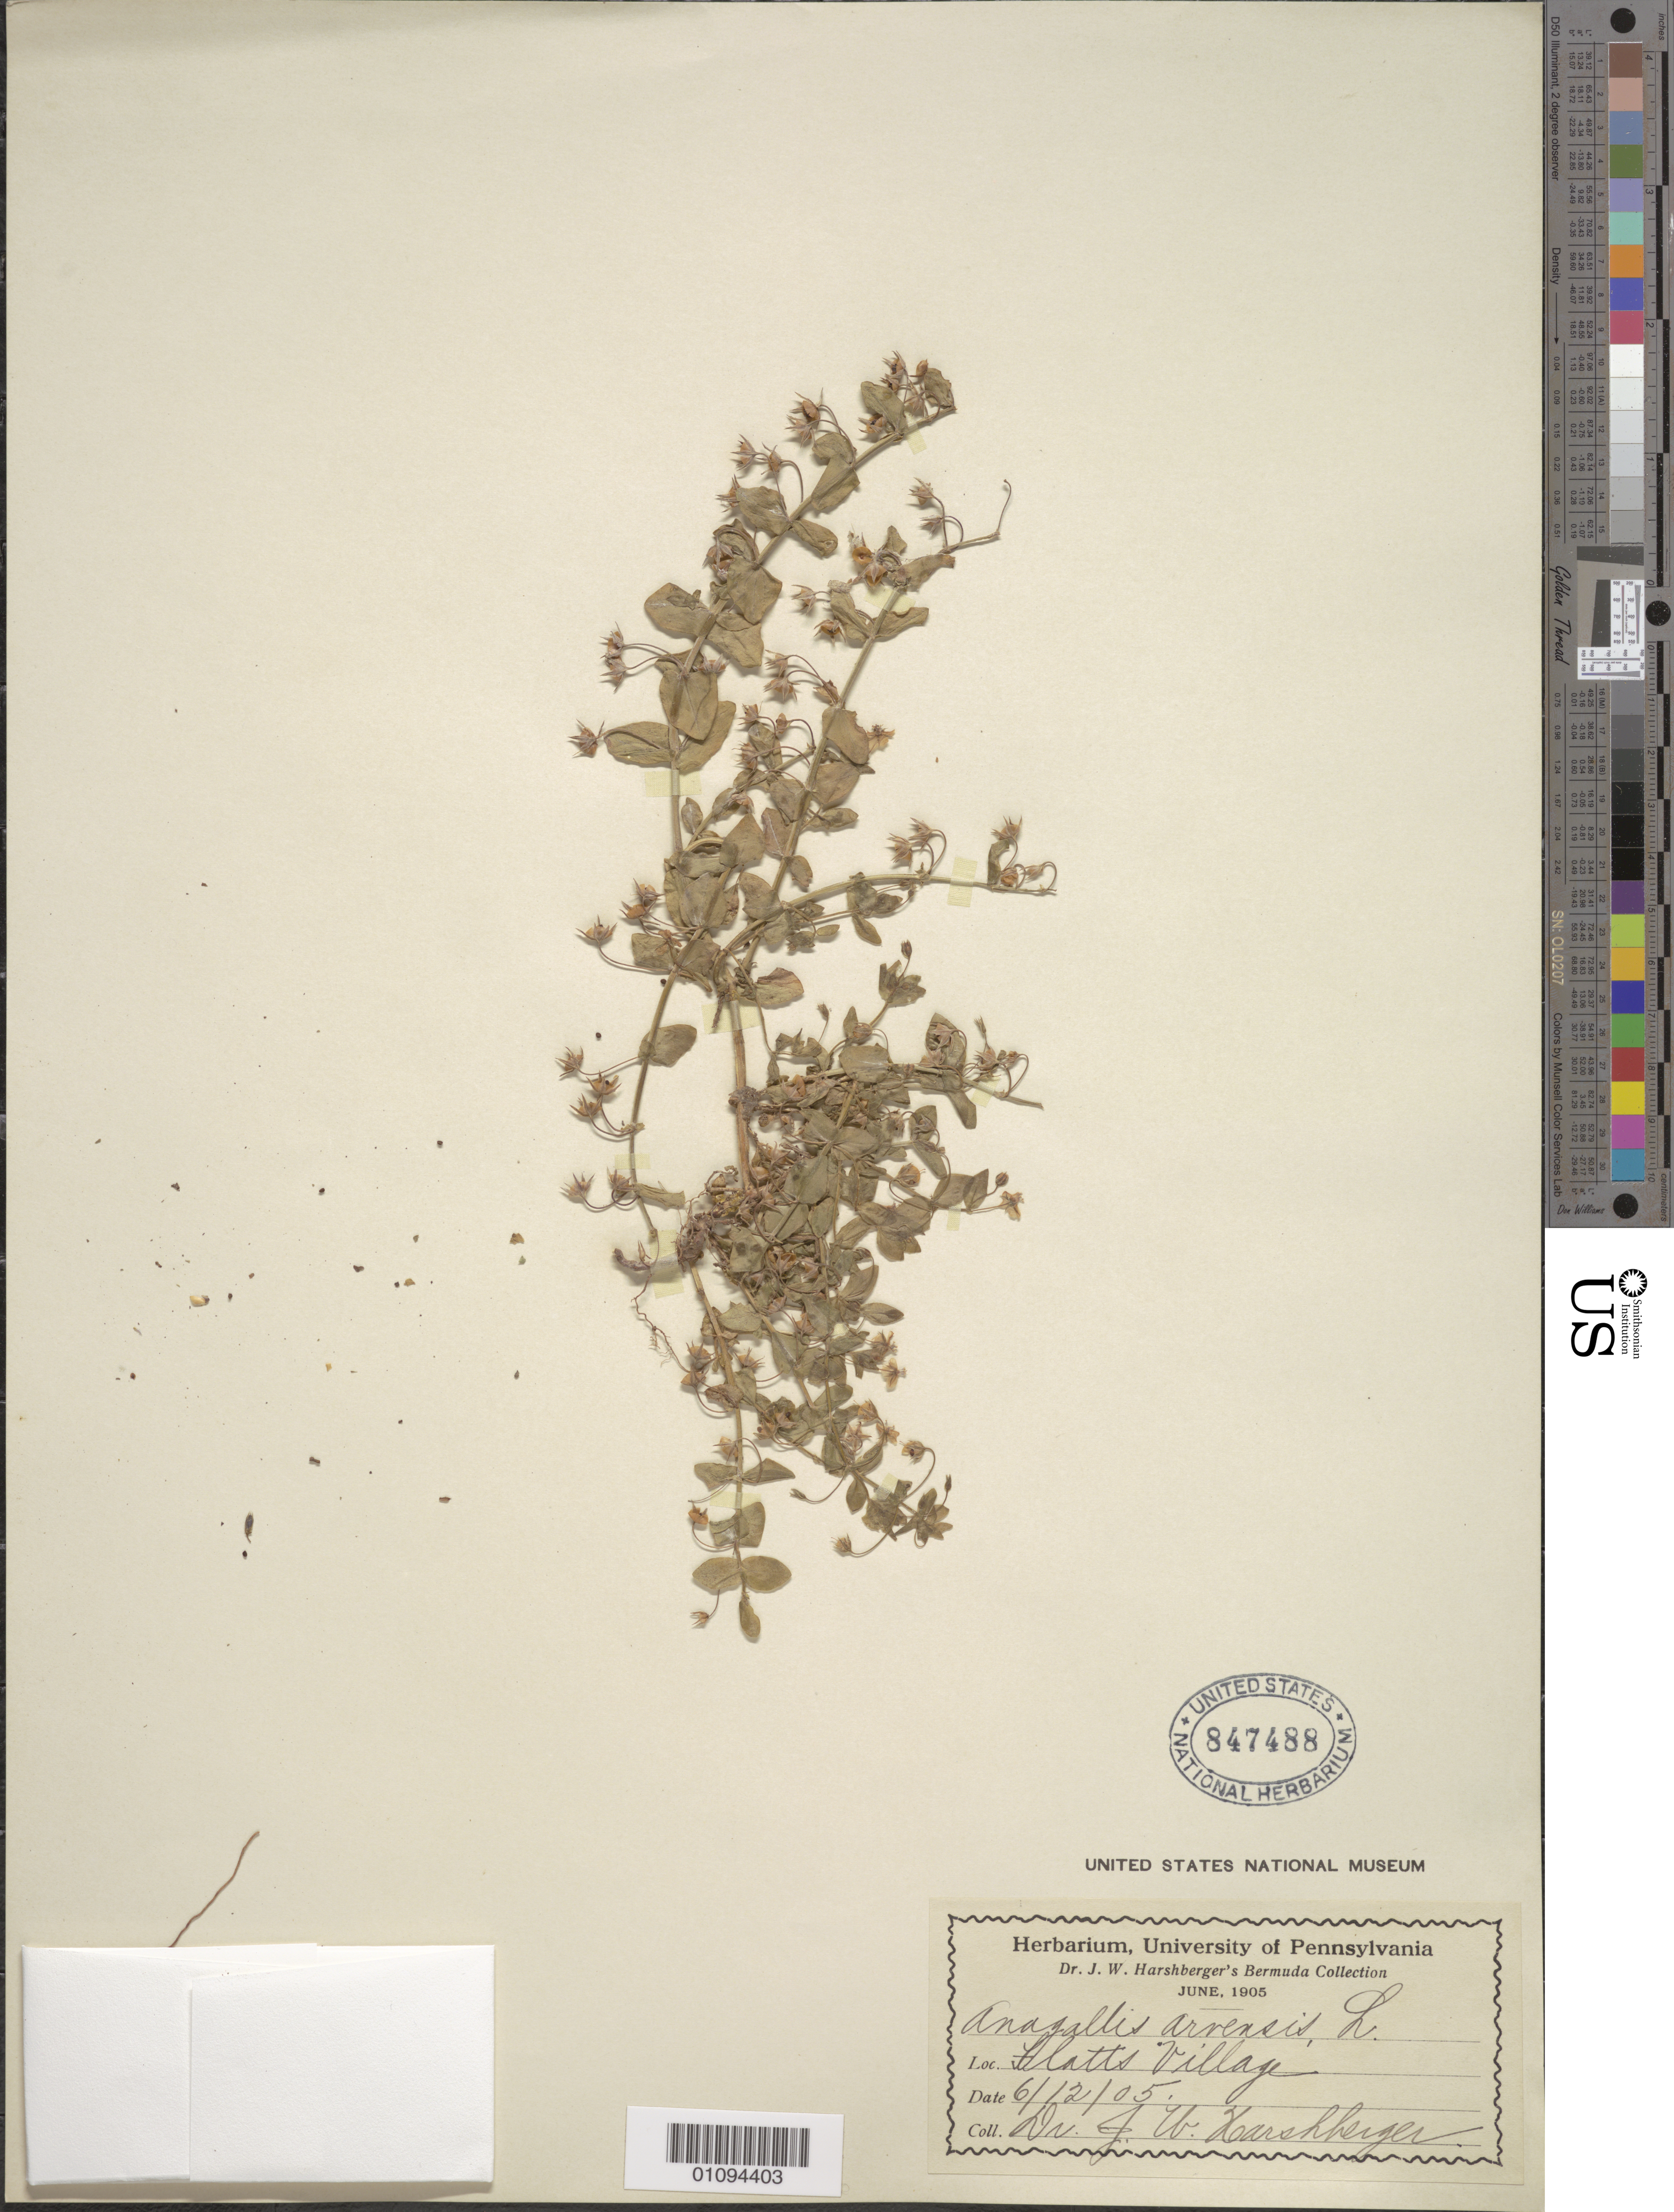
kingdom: Plantae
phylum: Tracheophyta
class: Magnoliopsida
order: Ericales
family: Primulaceae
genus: Anagallis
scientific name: Anagallis arvensis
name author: L.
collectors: J. W. Harshberger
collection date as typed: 12 Jun 1905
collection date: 1905-06-12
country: Bermuda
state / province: Smiths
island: Bermuda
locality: Flatts Village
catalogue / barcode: US 847488